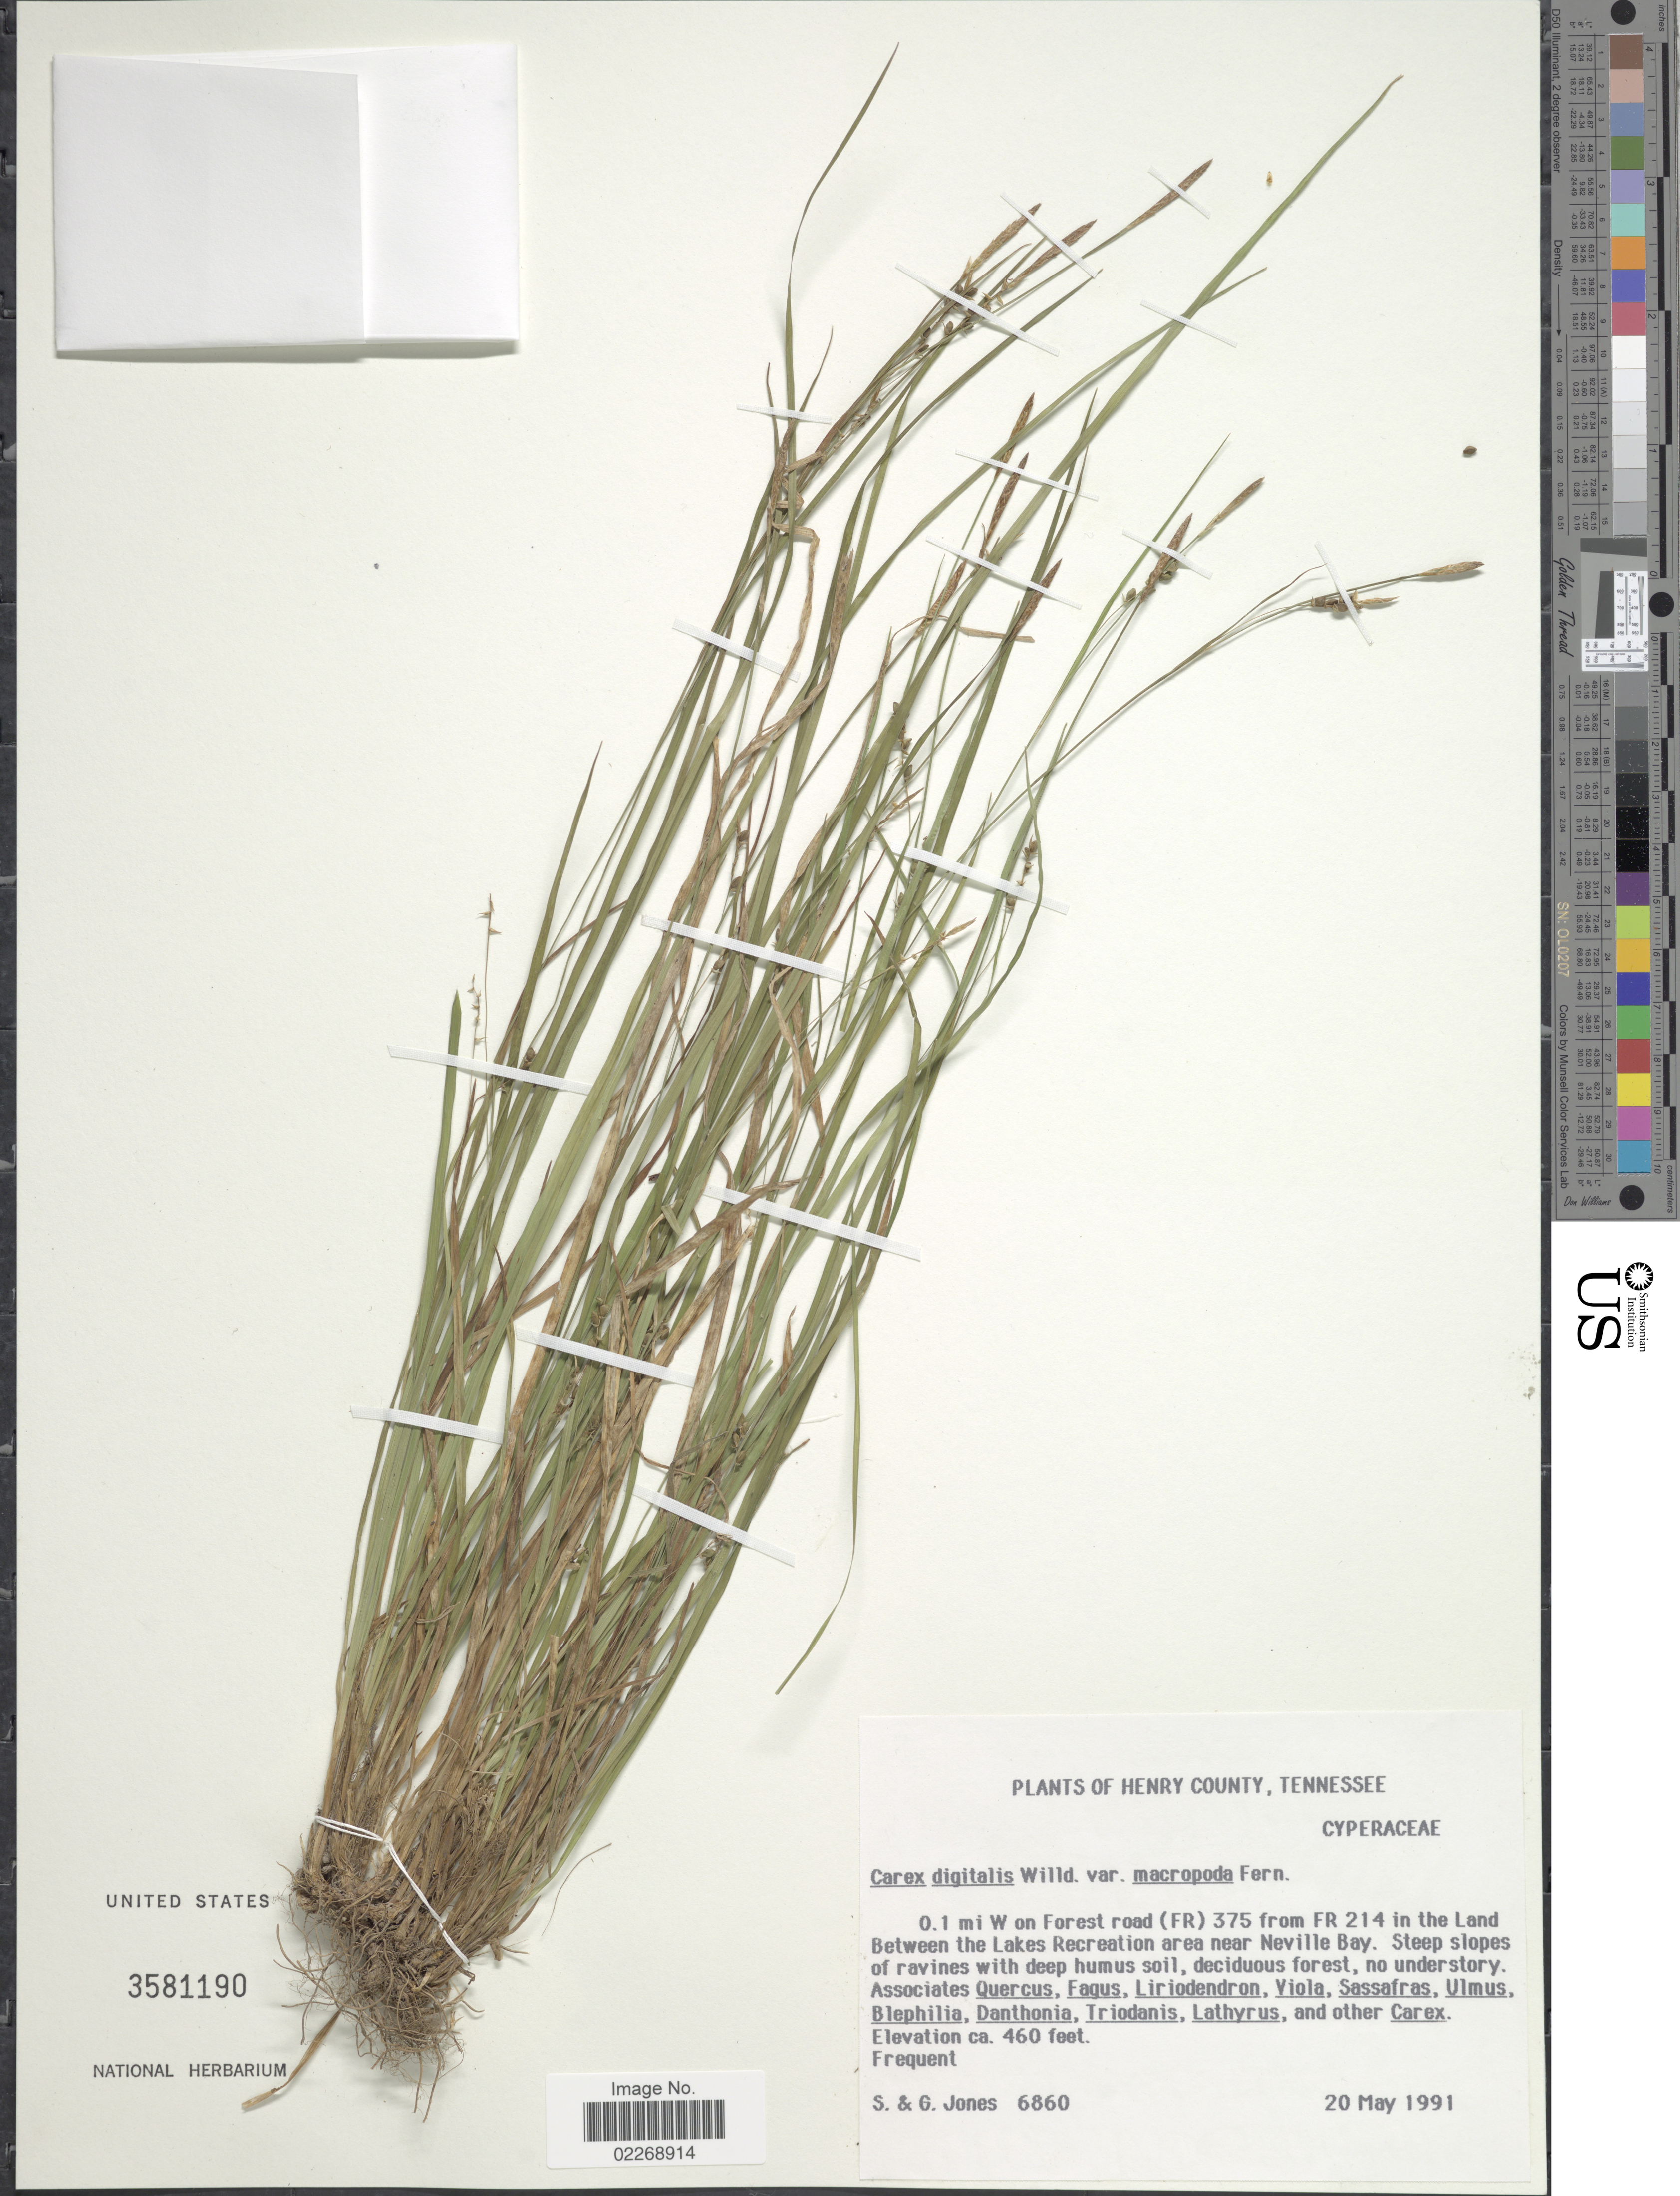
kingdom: Plantae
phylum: Tracheophyta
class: Liliopsida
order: Poales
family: Cyperaceae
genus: Carex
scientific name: Carex digitalis var. macropoda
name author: Fernald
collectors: S. Jones & G. Jones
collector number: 6860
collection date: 1991-05-20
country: United States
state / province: Tennessee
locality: Henry County, 0.1 mi W on Forest Road (FR) 375 from FR 214 in the Land Between the Lakes Recreation area near Neville Bay. Steep slopes of ravines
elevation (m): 140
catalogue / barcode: US 3581190